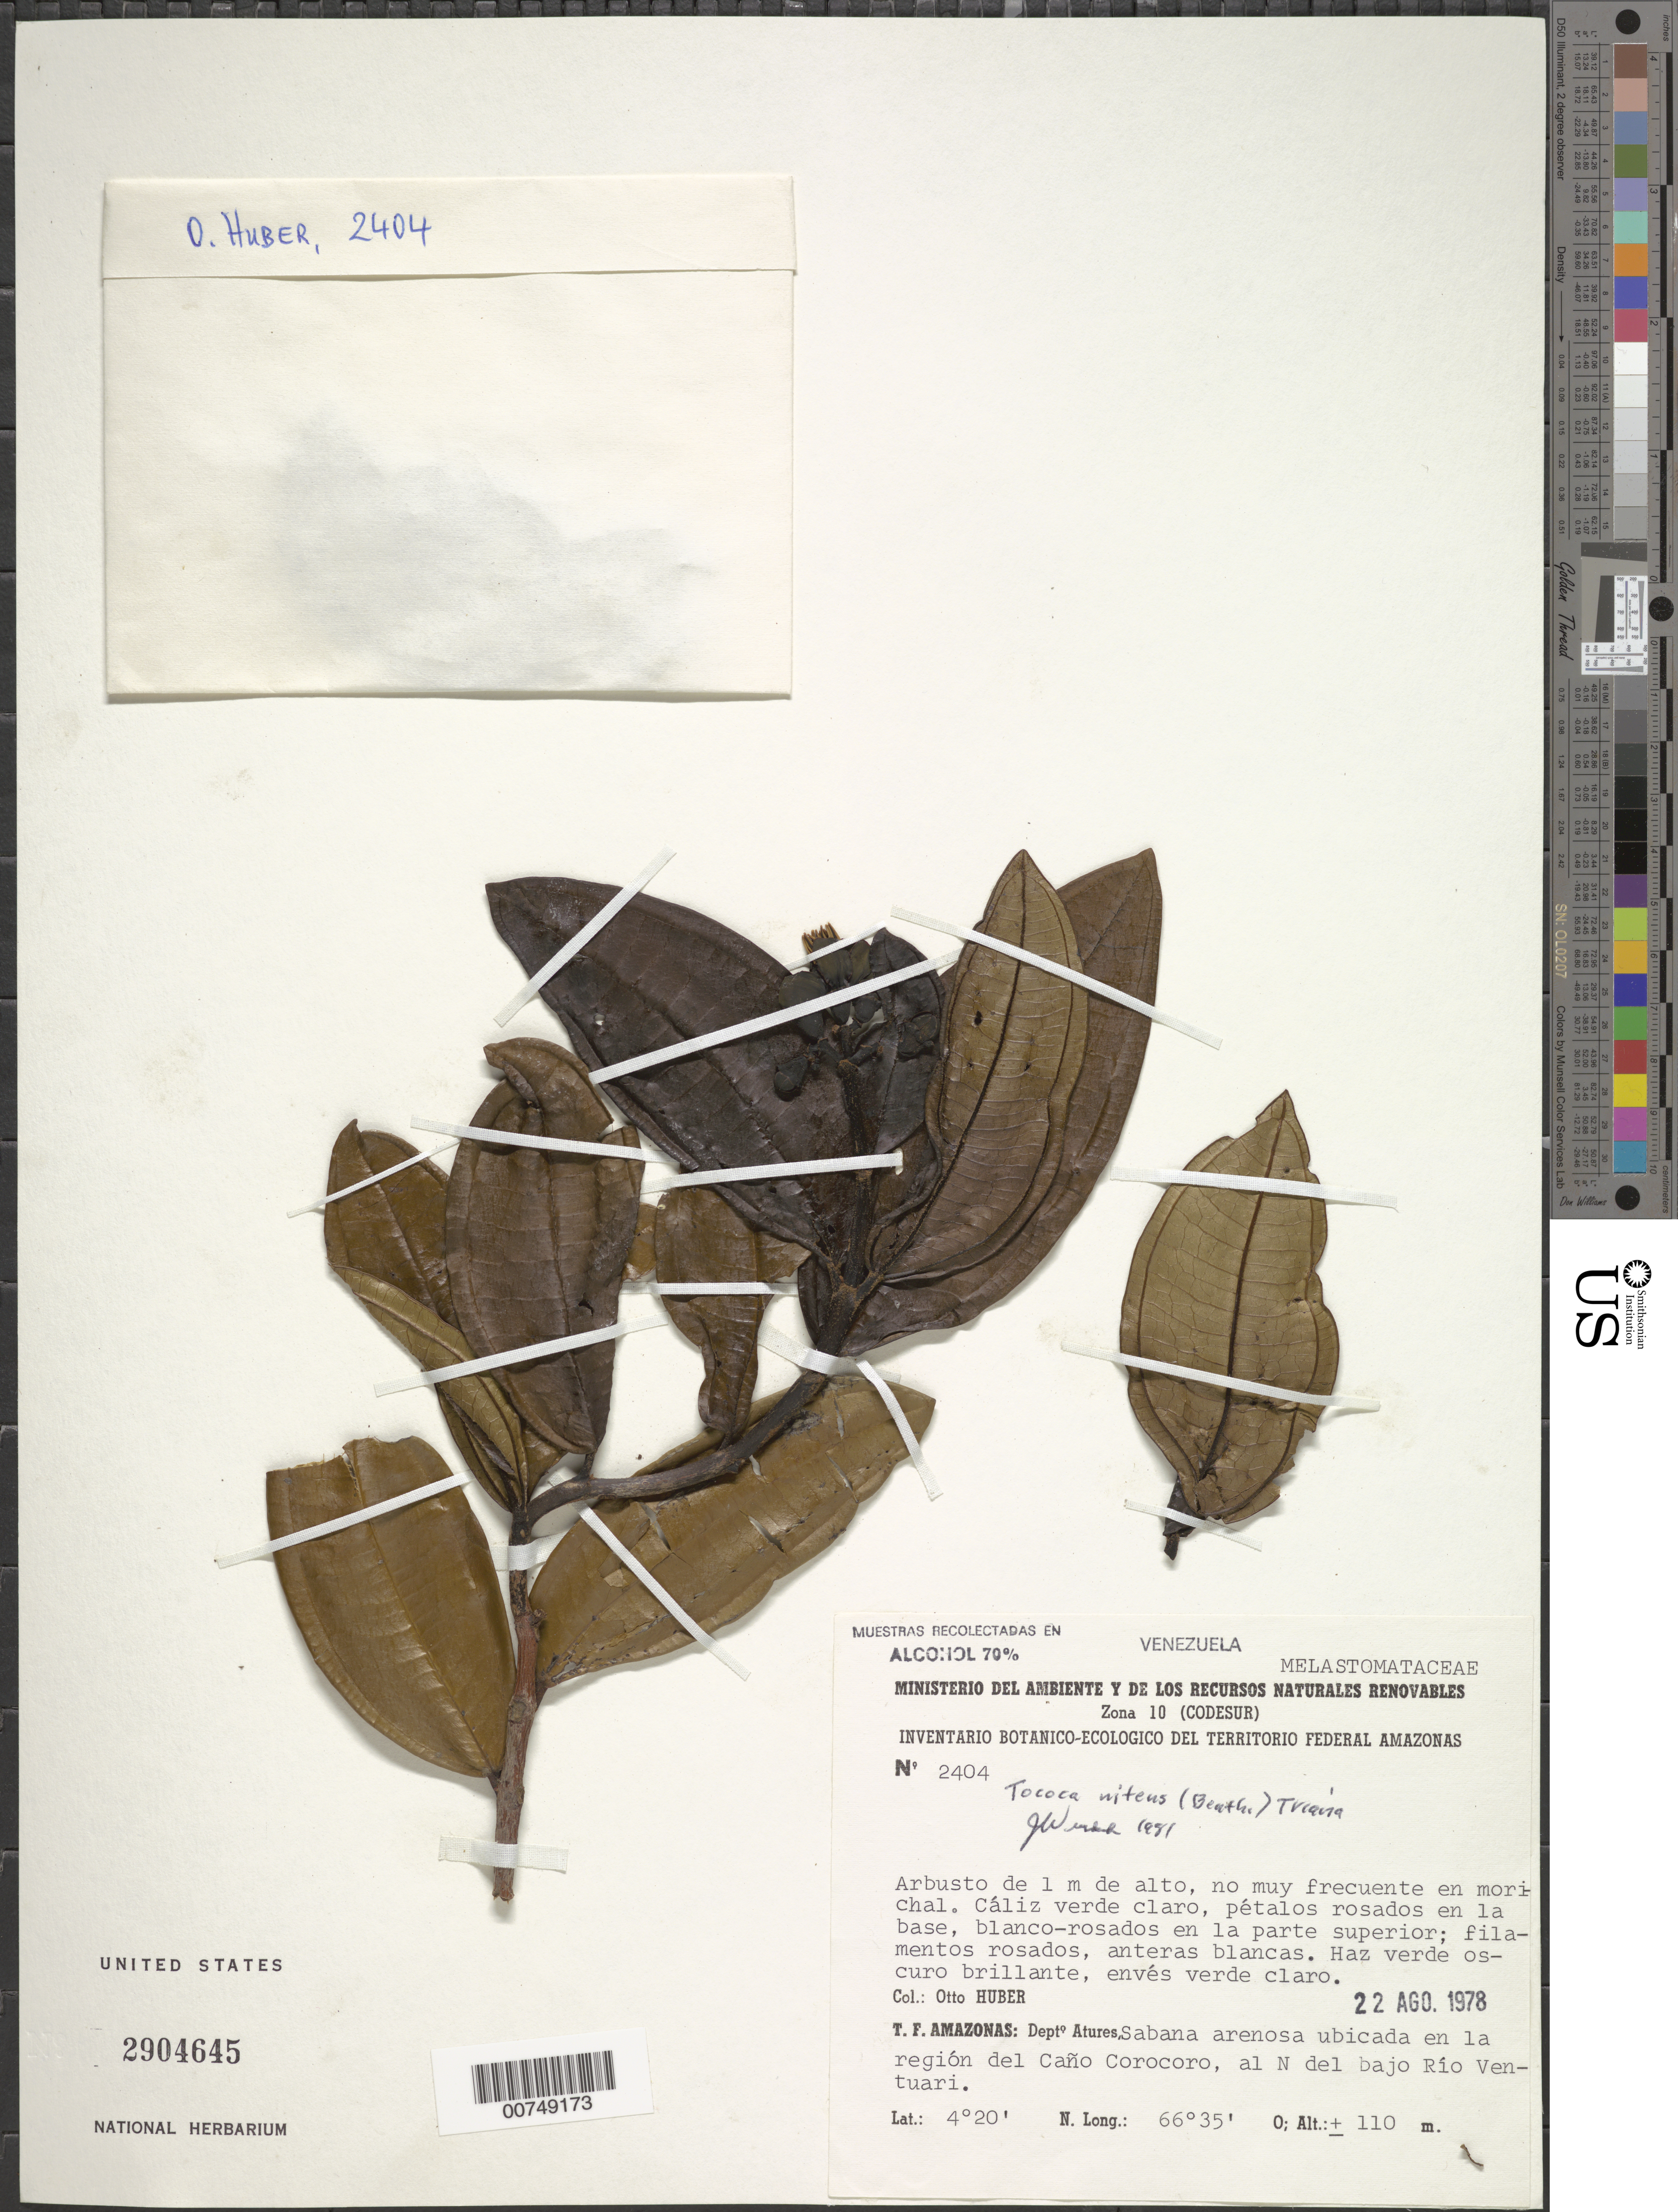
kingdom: Plantae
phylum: Tracheophyta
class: Magnoliopsida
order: Myrtales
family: Melastomataceae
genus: Tococa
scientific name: Tococa nitens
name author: (Benth.) Triana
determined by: Wurdack, John J., (US), US (UNITED STATES)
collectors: O. Huber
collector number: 2404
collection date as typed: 22-Aug-78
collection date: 1978-08-22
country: Venezuela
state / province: Amazonas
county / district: Atures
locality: Bajo Río Ventuari, N of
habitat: Sabana arenosa ubicada en la region del Cano Corocoro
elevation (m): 110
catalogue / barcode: US 2904645